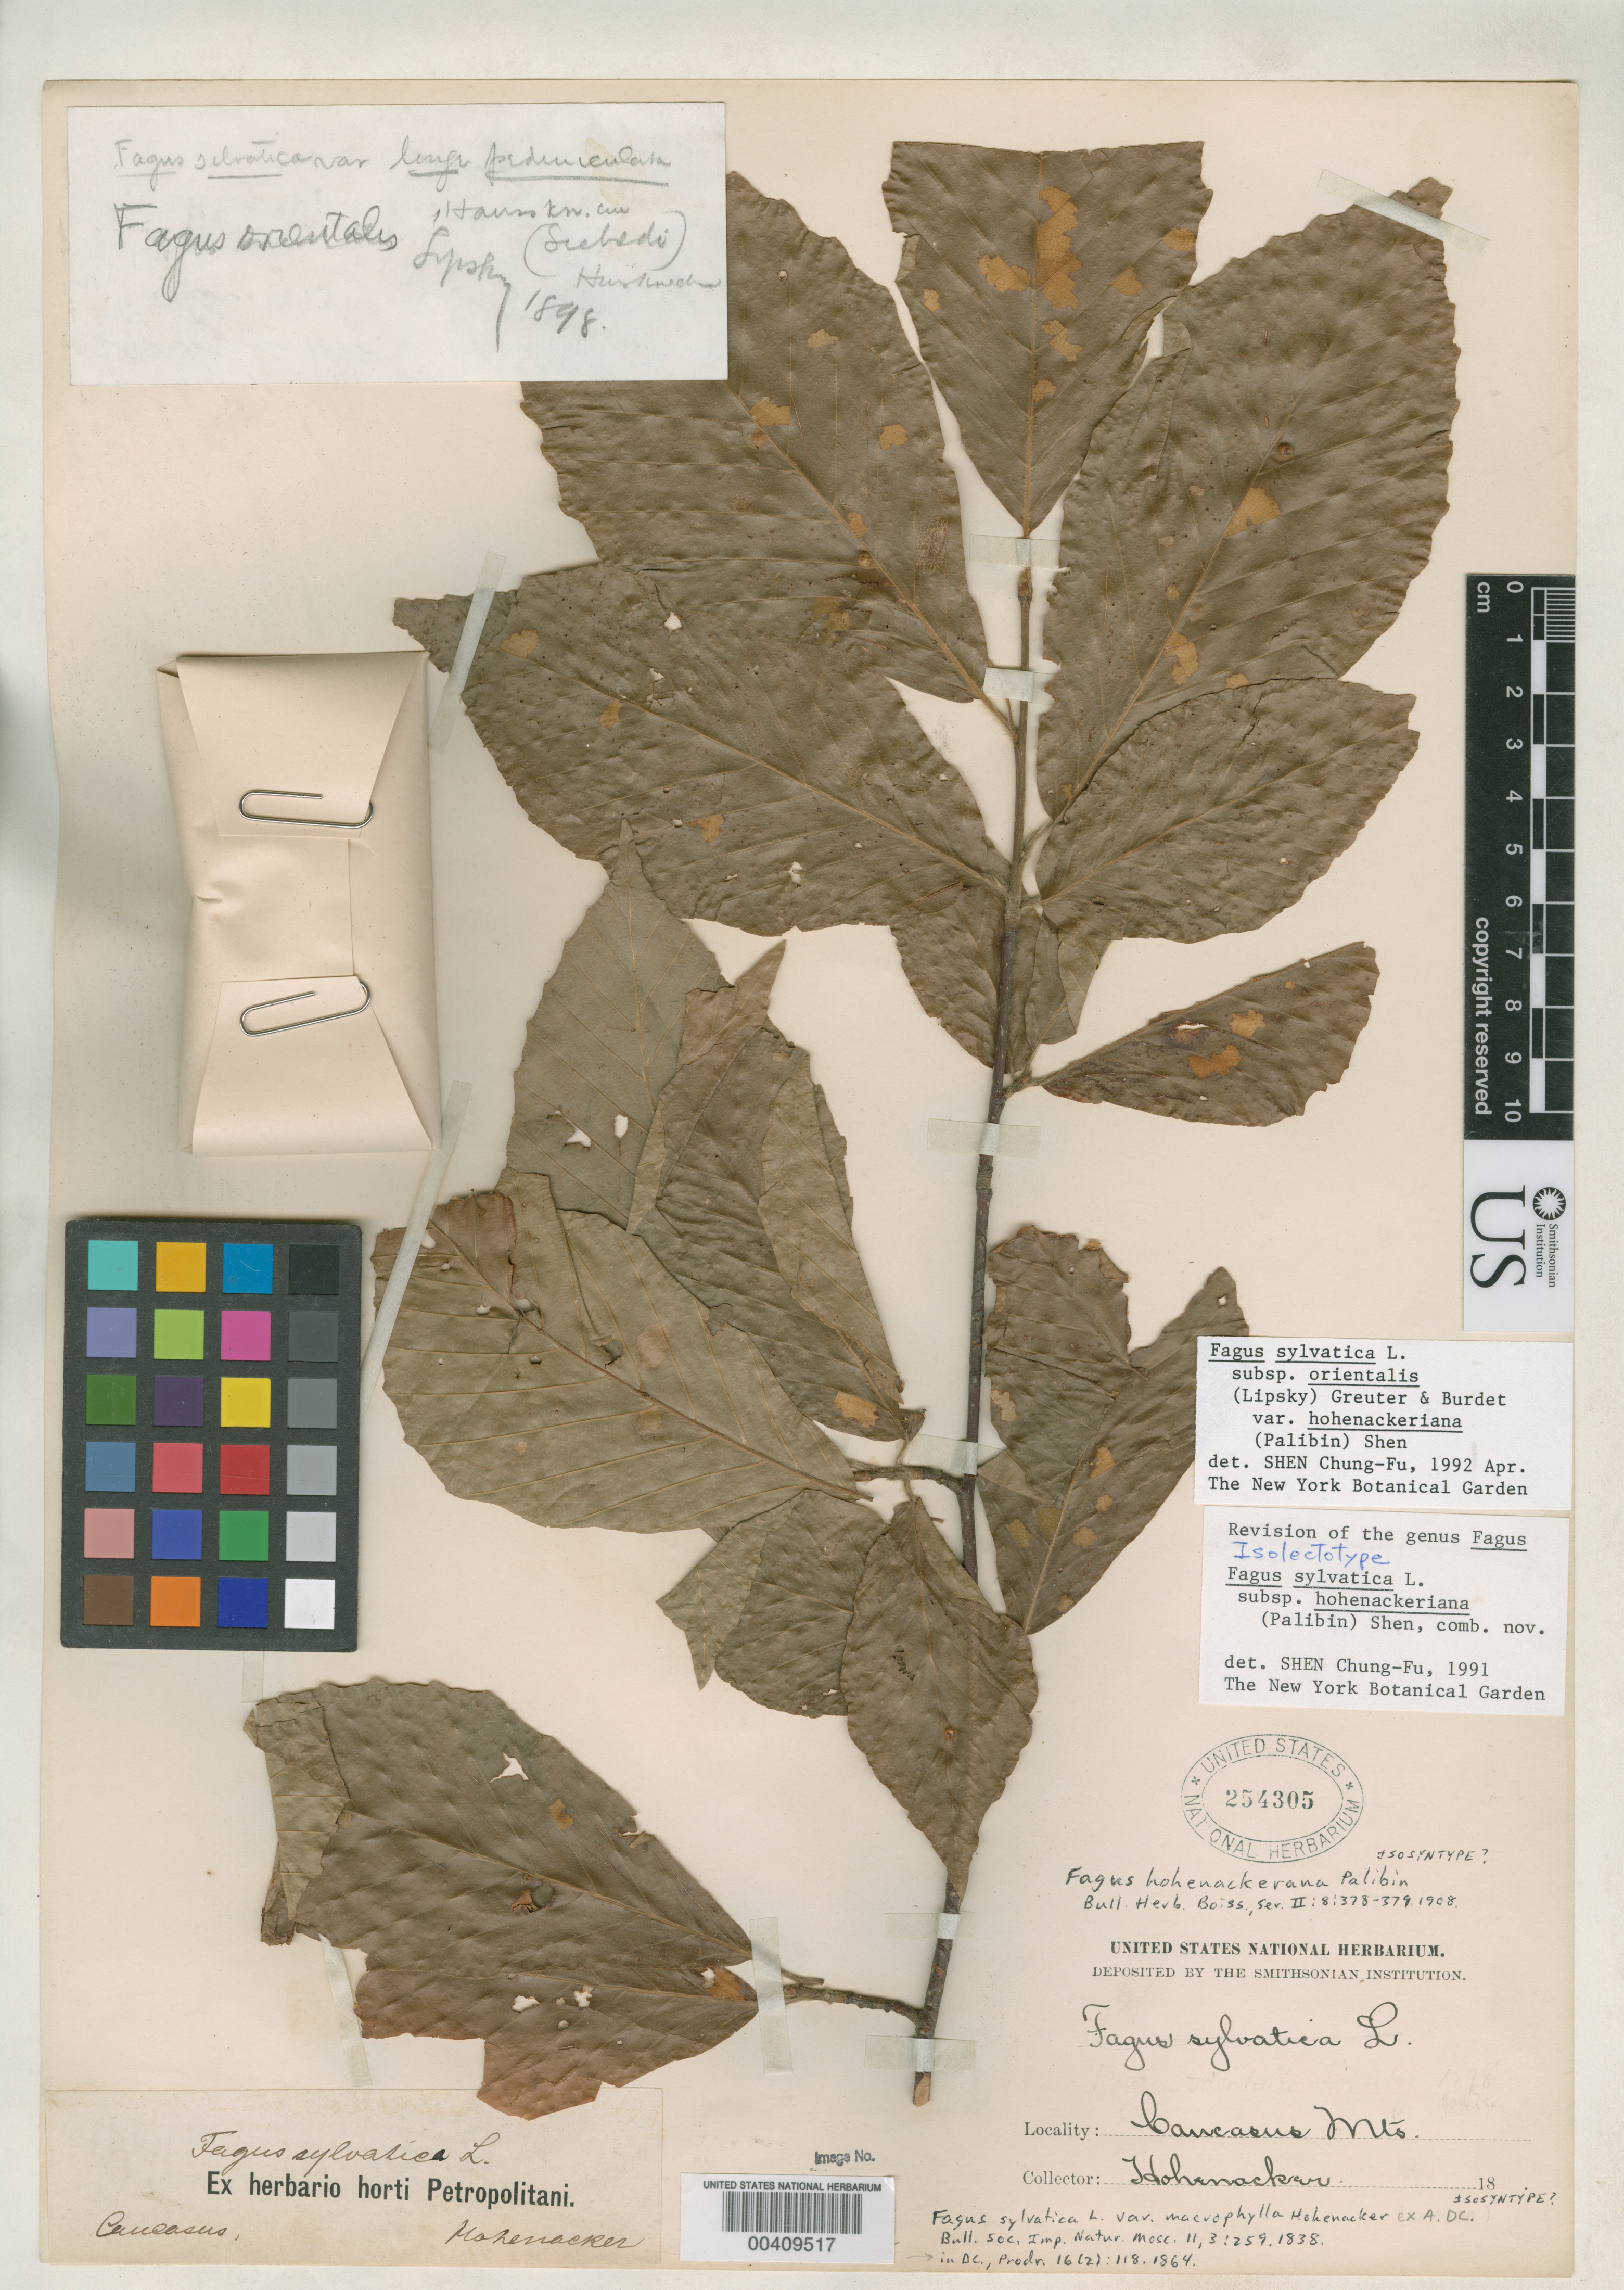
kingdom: Plantae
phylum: Tracheophyta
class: Magnoliopsida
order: Fagales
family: Fagaceae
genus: Fagus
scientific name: Fagus sylvatica var. macrophylla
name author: Hohen. ex A. DC.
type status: Possible Type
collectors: R. F. Hohenacker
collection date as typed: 18--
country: Russian Federation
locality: Caucasus Mountain. USSR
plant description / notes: Annotated as isolectotype by C.F. Shen (1991), lectotypification ined.? (not seen)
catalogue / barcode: US 254305